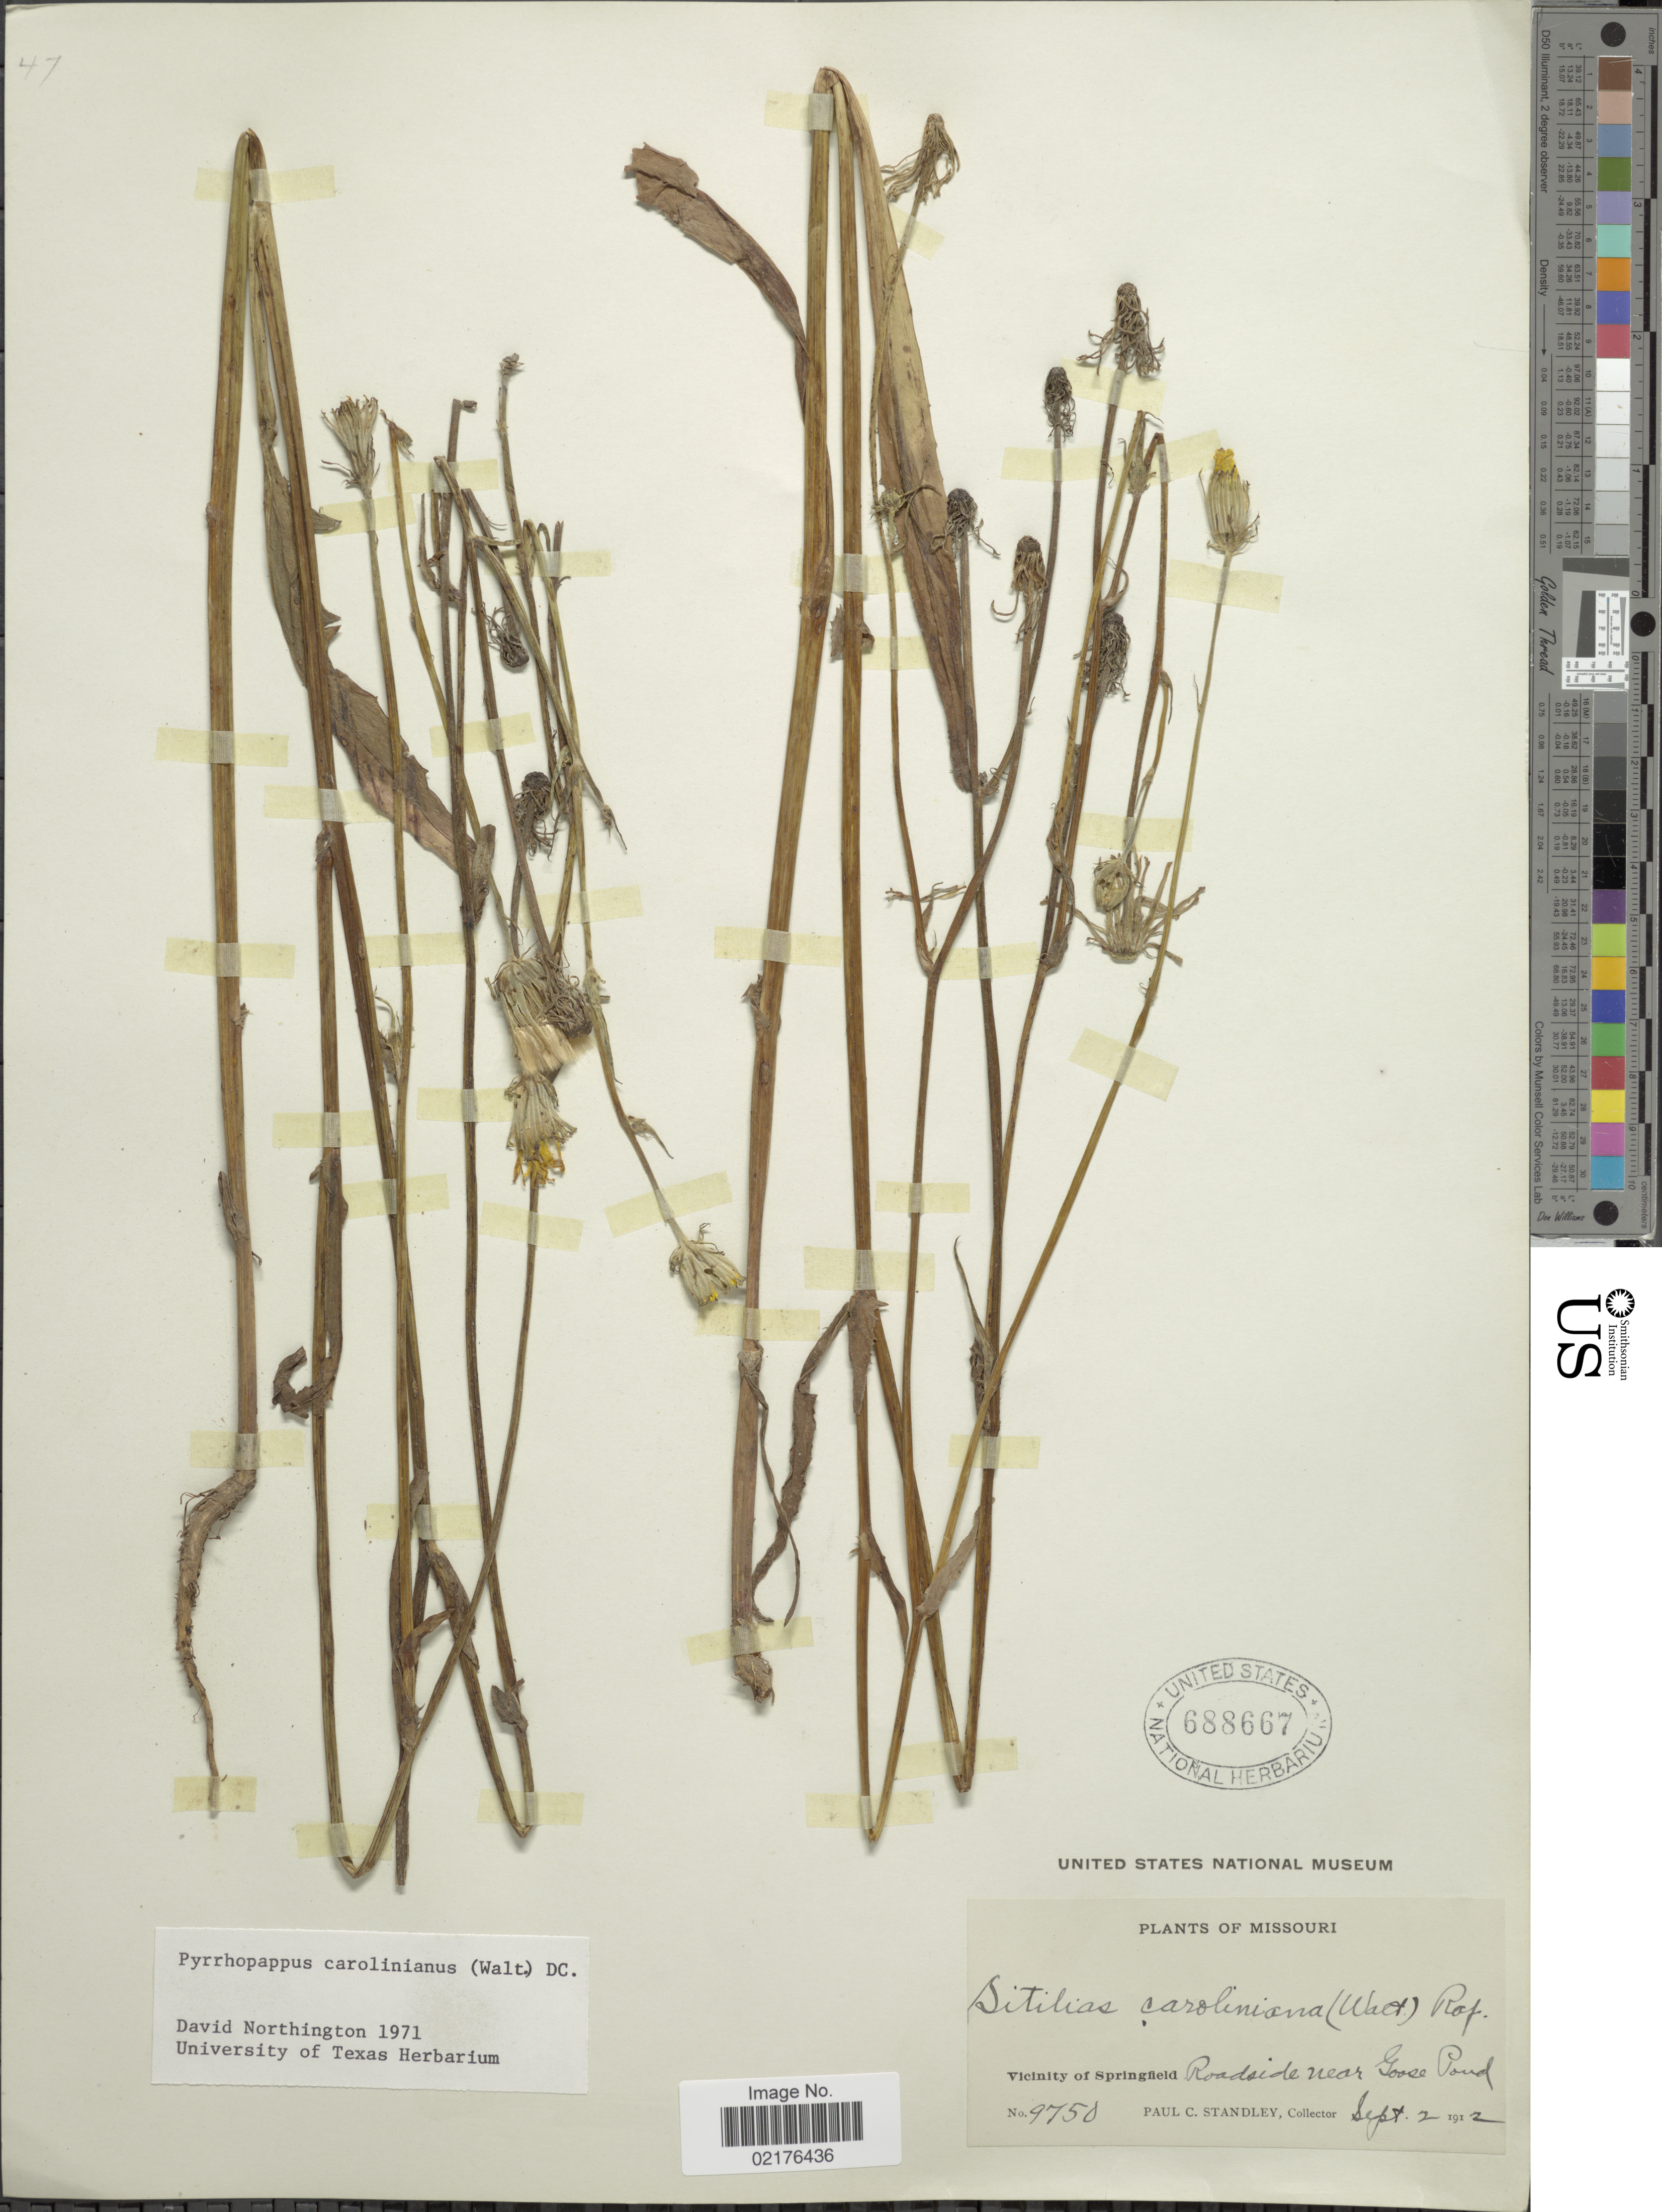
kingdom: Plantae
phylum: Tracheophyta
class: Magnoliopsida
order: Asterales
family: Asteraceae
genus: Pyrrhopappus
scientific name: Pyrrhopappus carolinianus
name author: (Walter) DC.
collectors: P. C. Standley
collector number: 9750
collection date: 1912-09-02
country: United States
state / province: Missouri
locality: Vicinity of Springfield, Roadside near Goose Pond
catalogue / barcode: US 688667